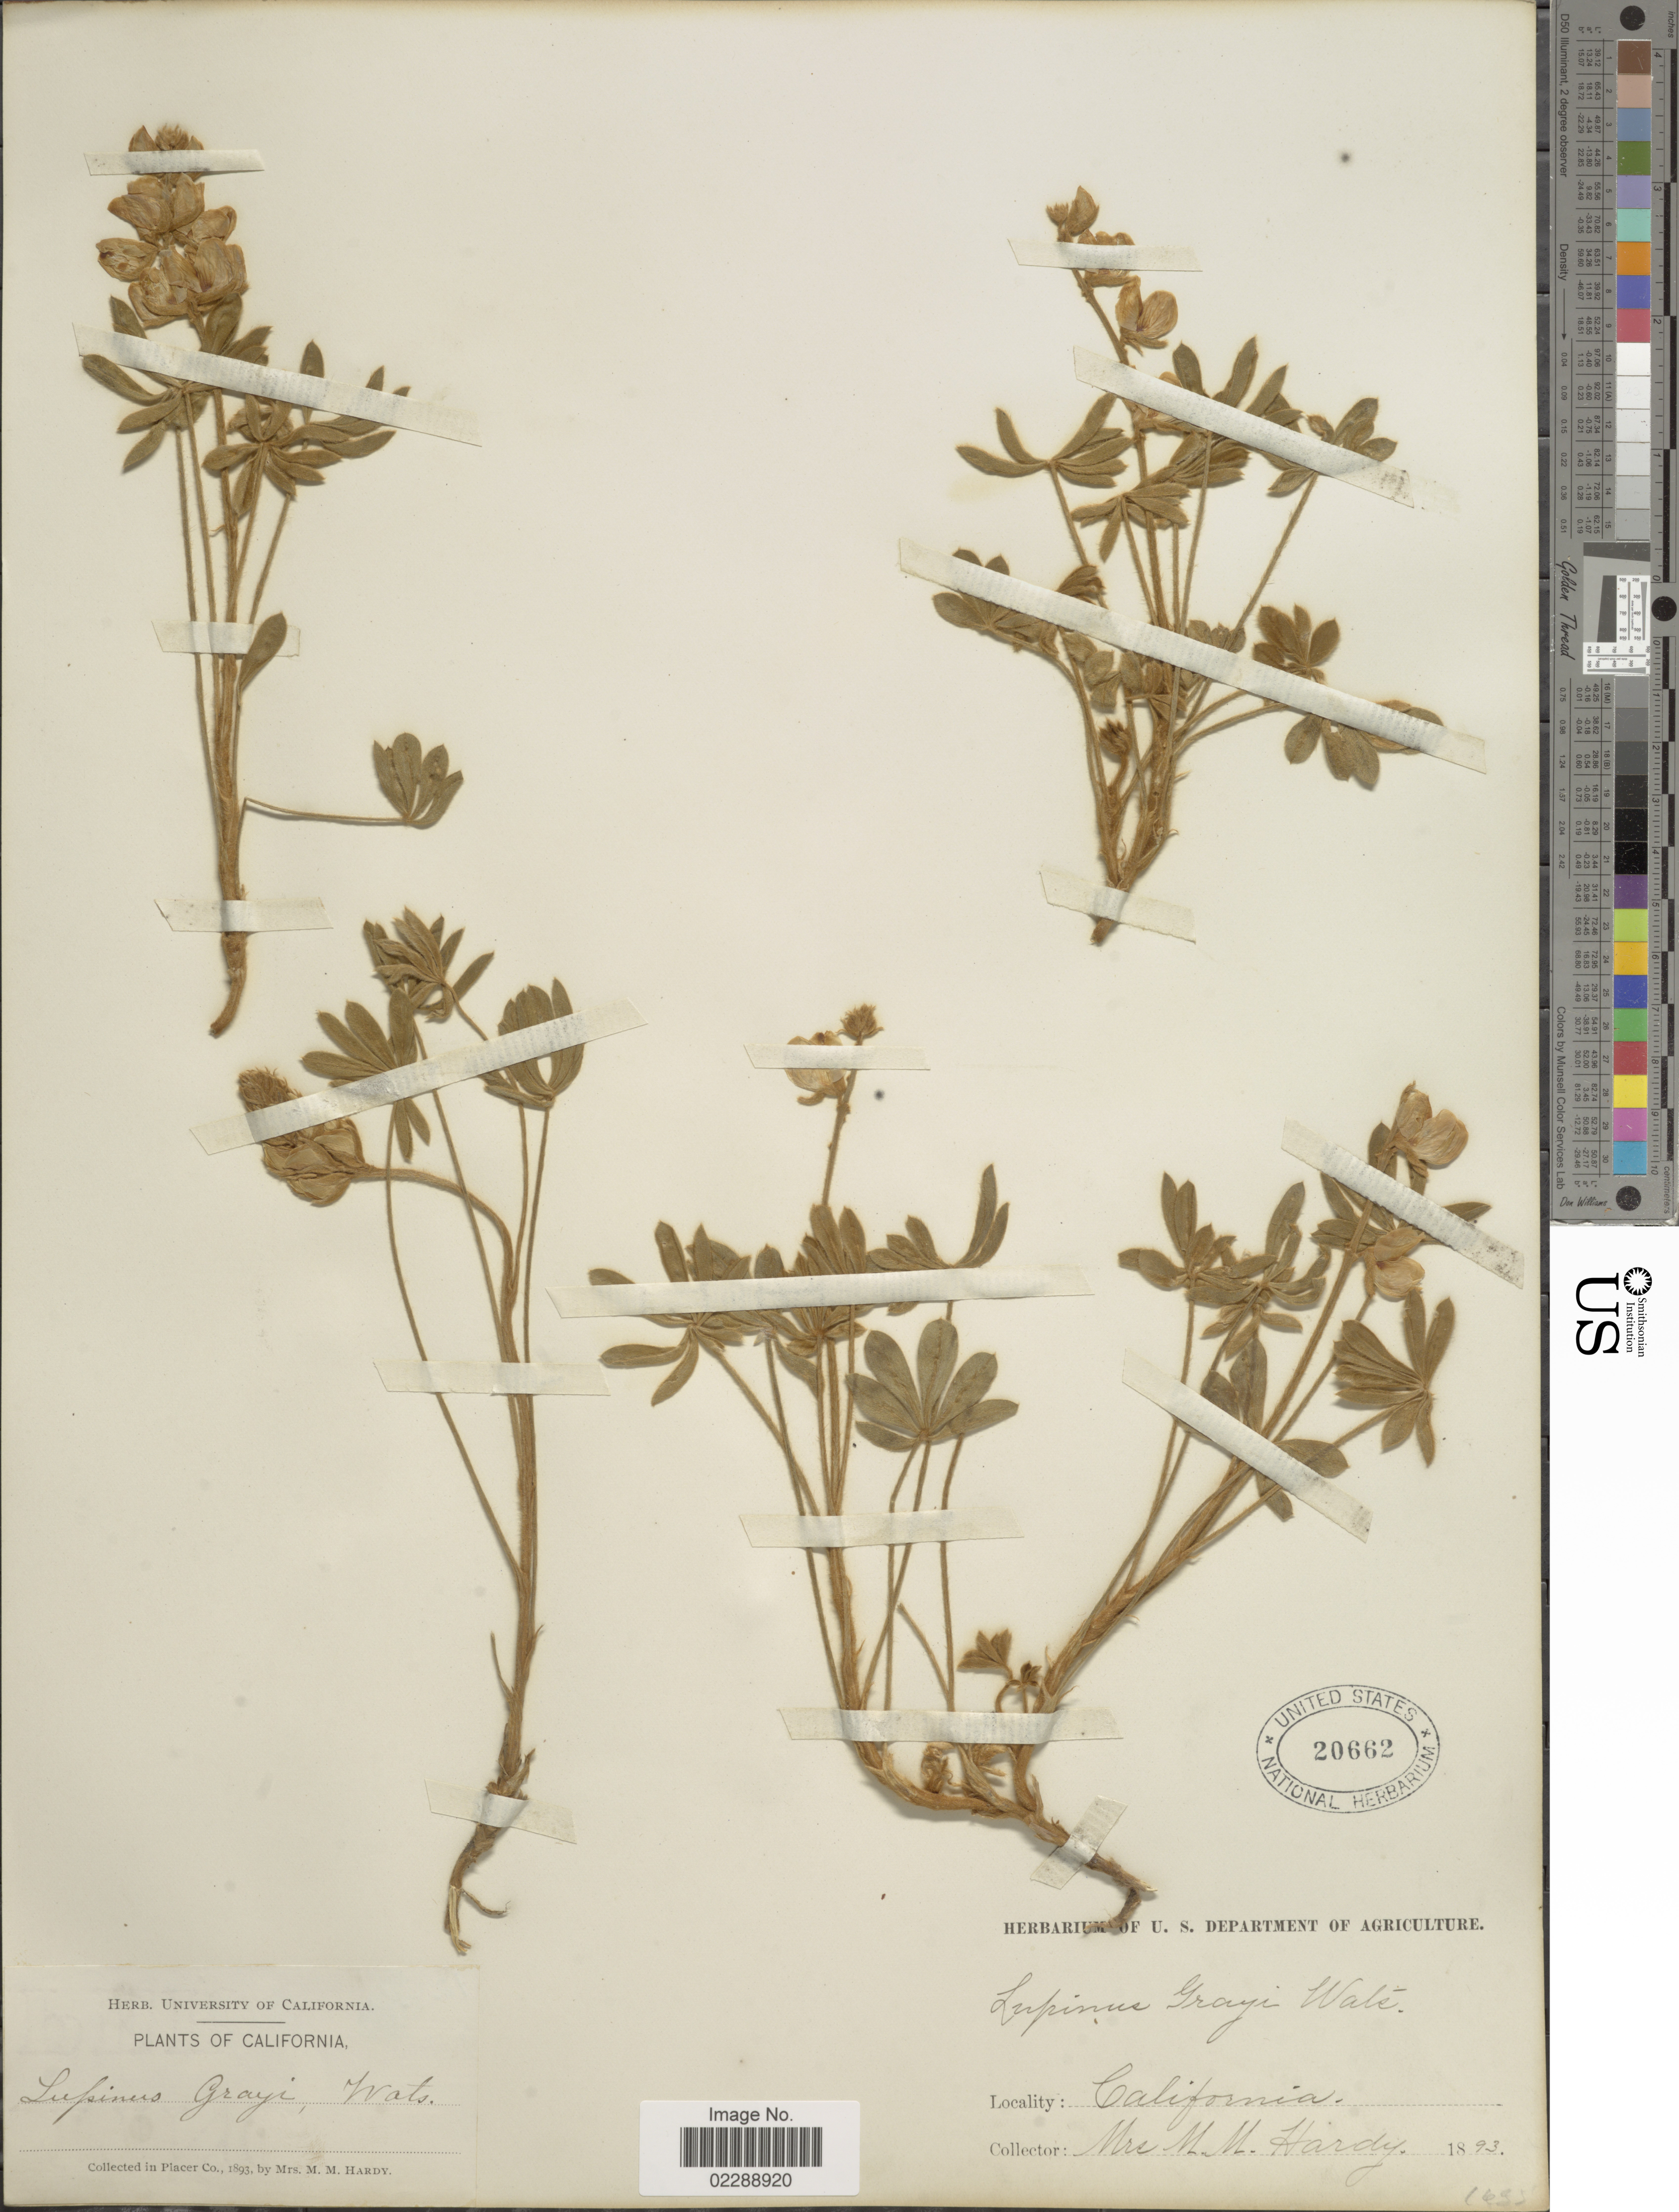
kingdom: Plantae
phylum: Tracheophyta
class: Magnoliopsida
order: Fabales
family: Fabaceae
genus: Lupinus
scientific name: Lupinus sp.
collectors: Mrs. M. M. Hardy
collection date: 1893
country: United States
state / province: California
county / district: Placer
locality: Placer Co.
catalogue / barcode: US 20662